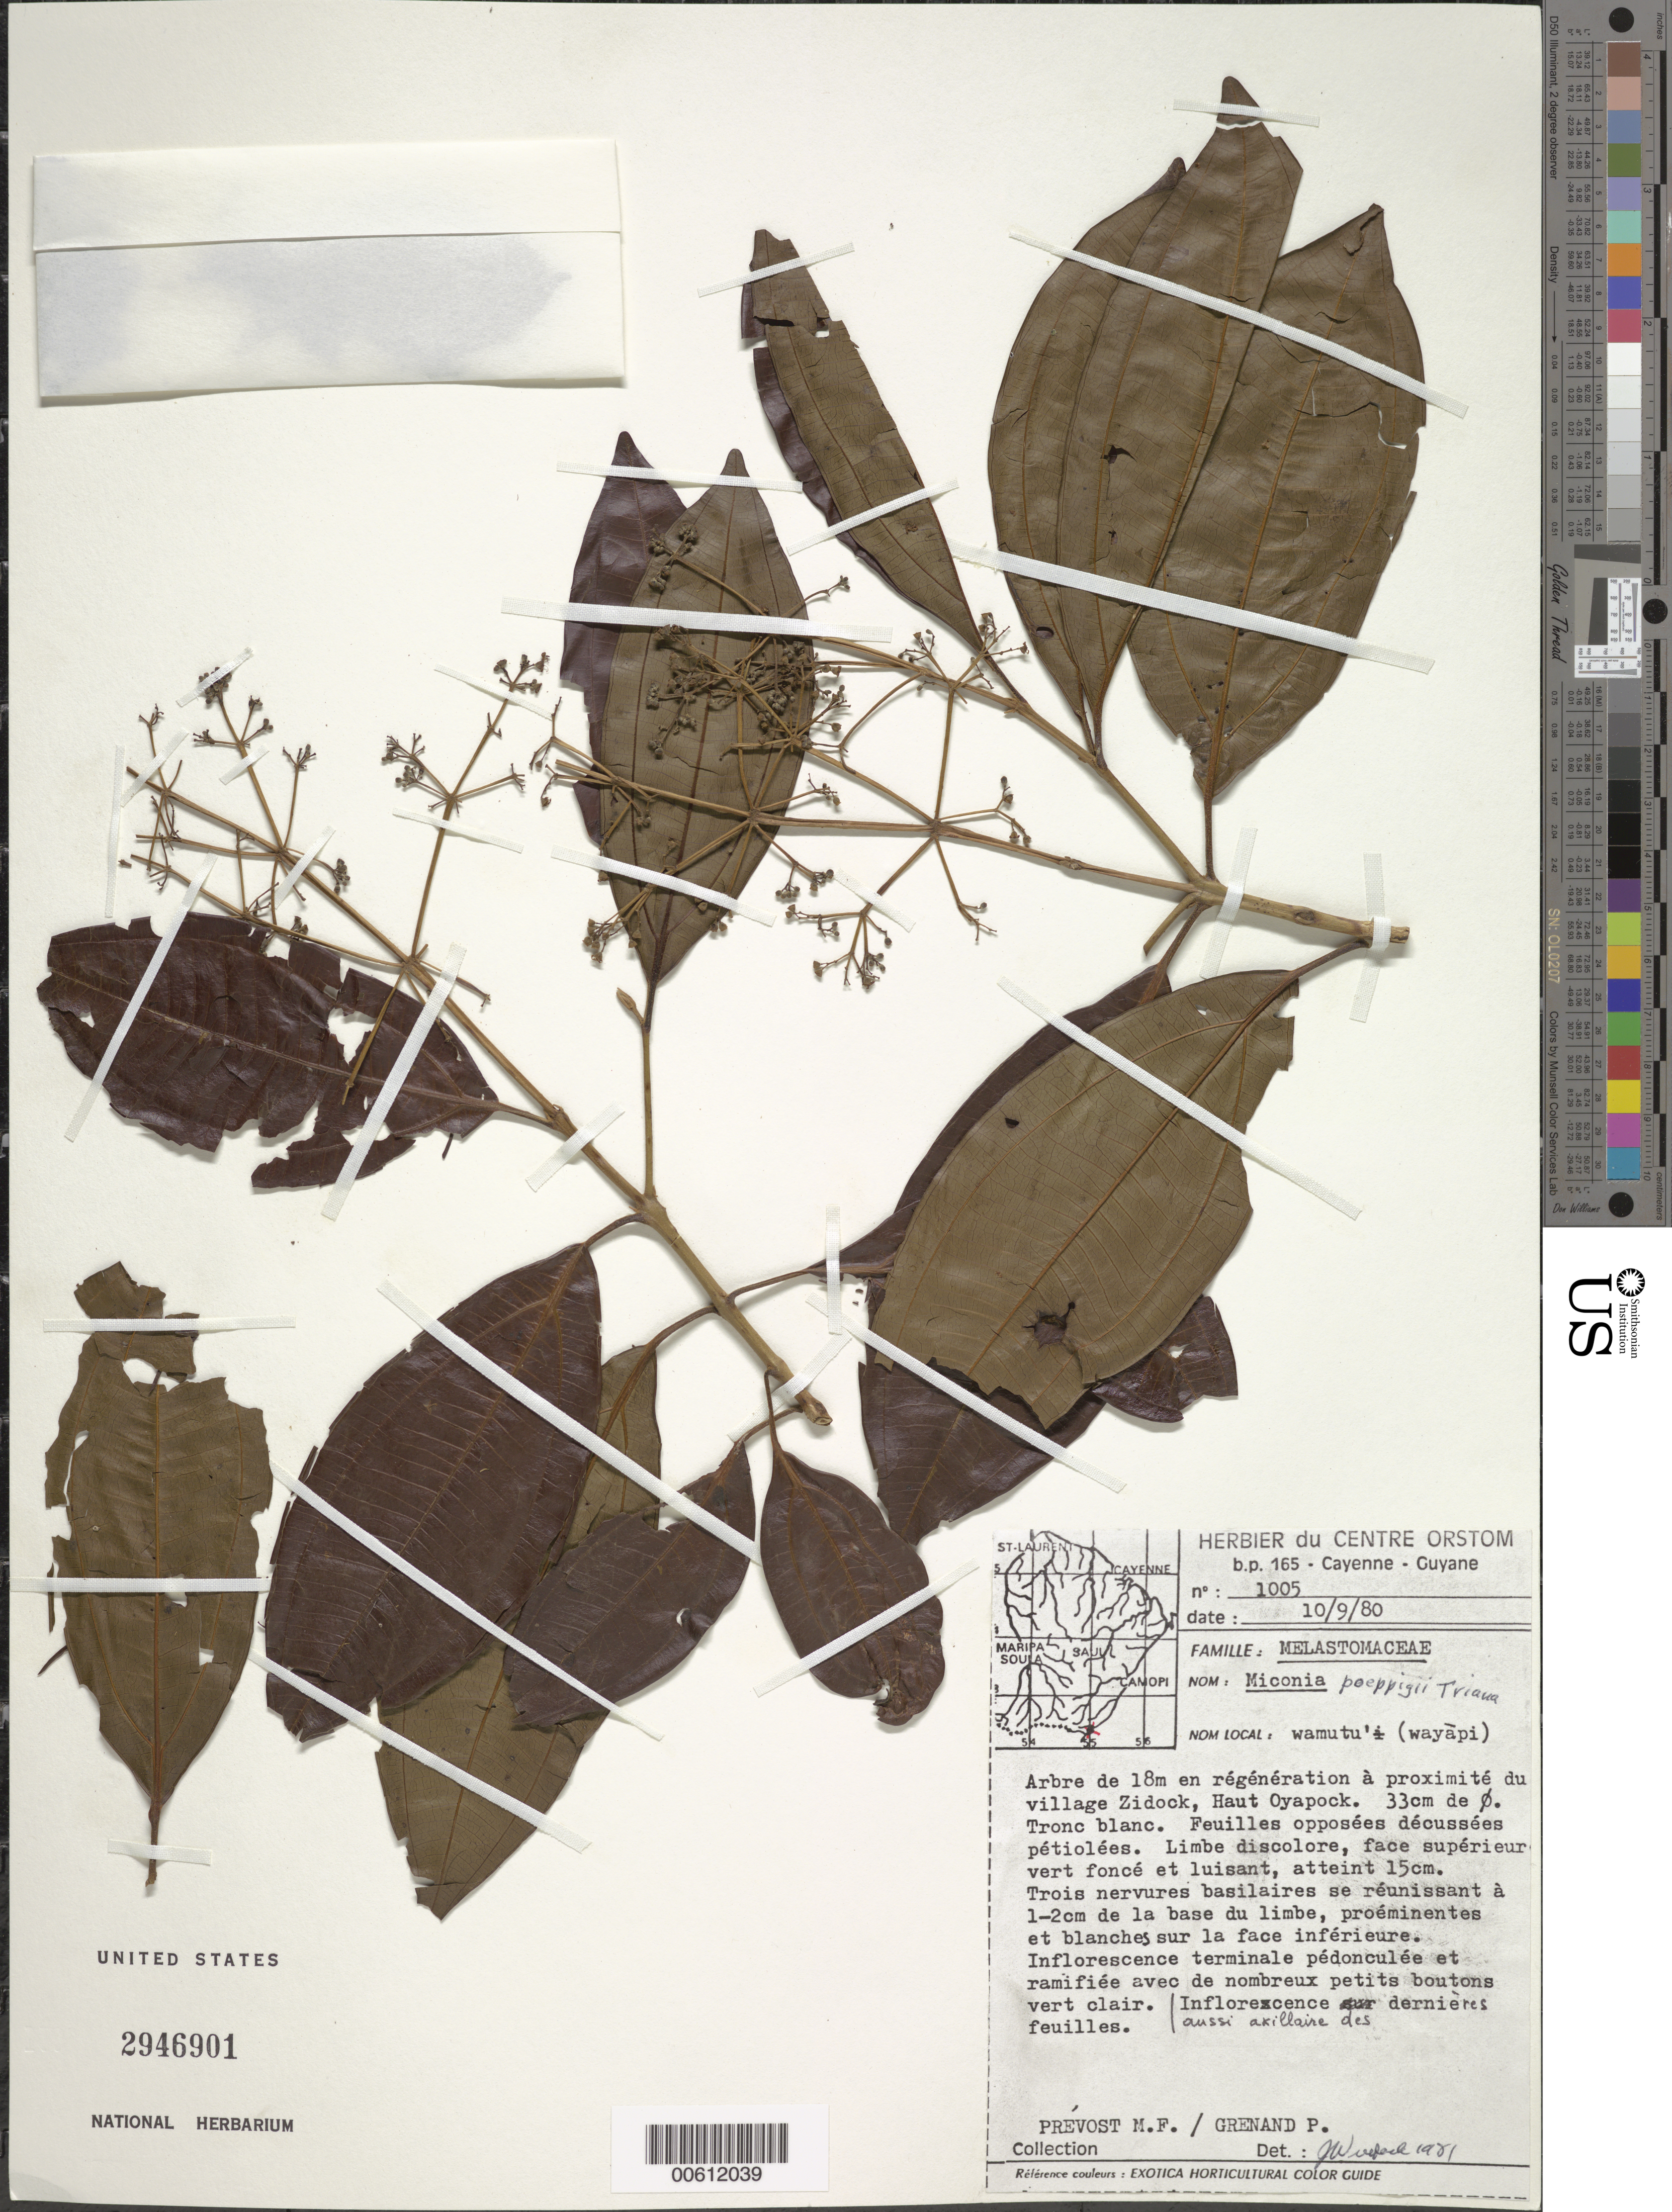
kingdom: Plantae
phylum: Tracheophyta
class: Magnoliopsida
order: Myrtales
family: Melastomataceae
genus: Miconia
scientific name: Miconia poeppigii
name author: Triana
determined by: Wurdack, John J., (US), US (UNITED STATES)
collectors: M.-F. Prévost & P. Grenand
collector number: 1005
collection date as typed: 10-Sep-80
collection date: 1980-09-10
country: French Guiana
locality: Trois Sauts (Haut Oyapock), Zidockville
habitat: Regeneration a proxmite du village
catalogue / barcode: US 2946901